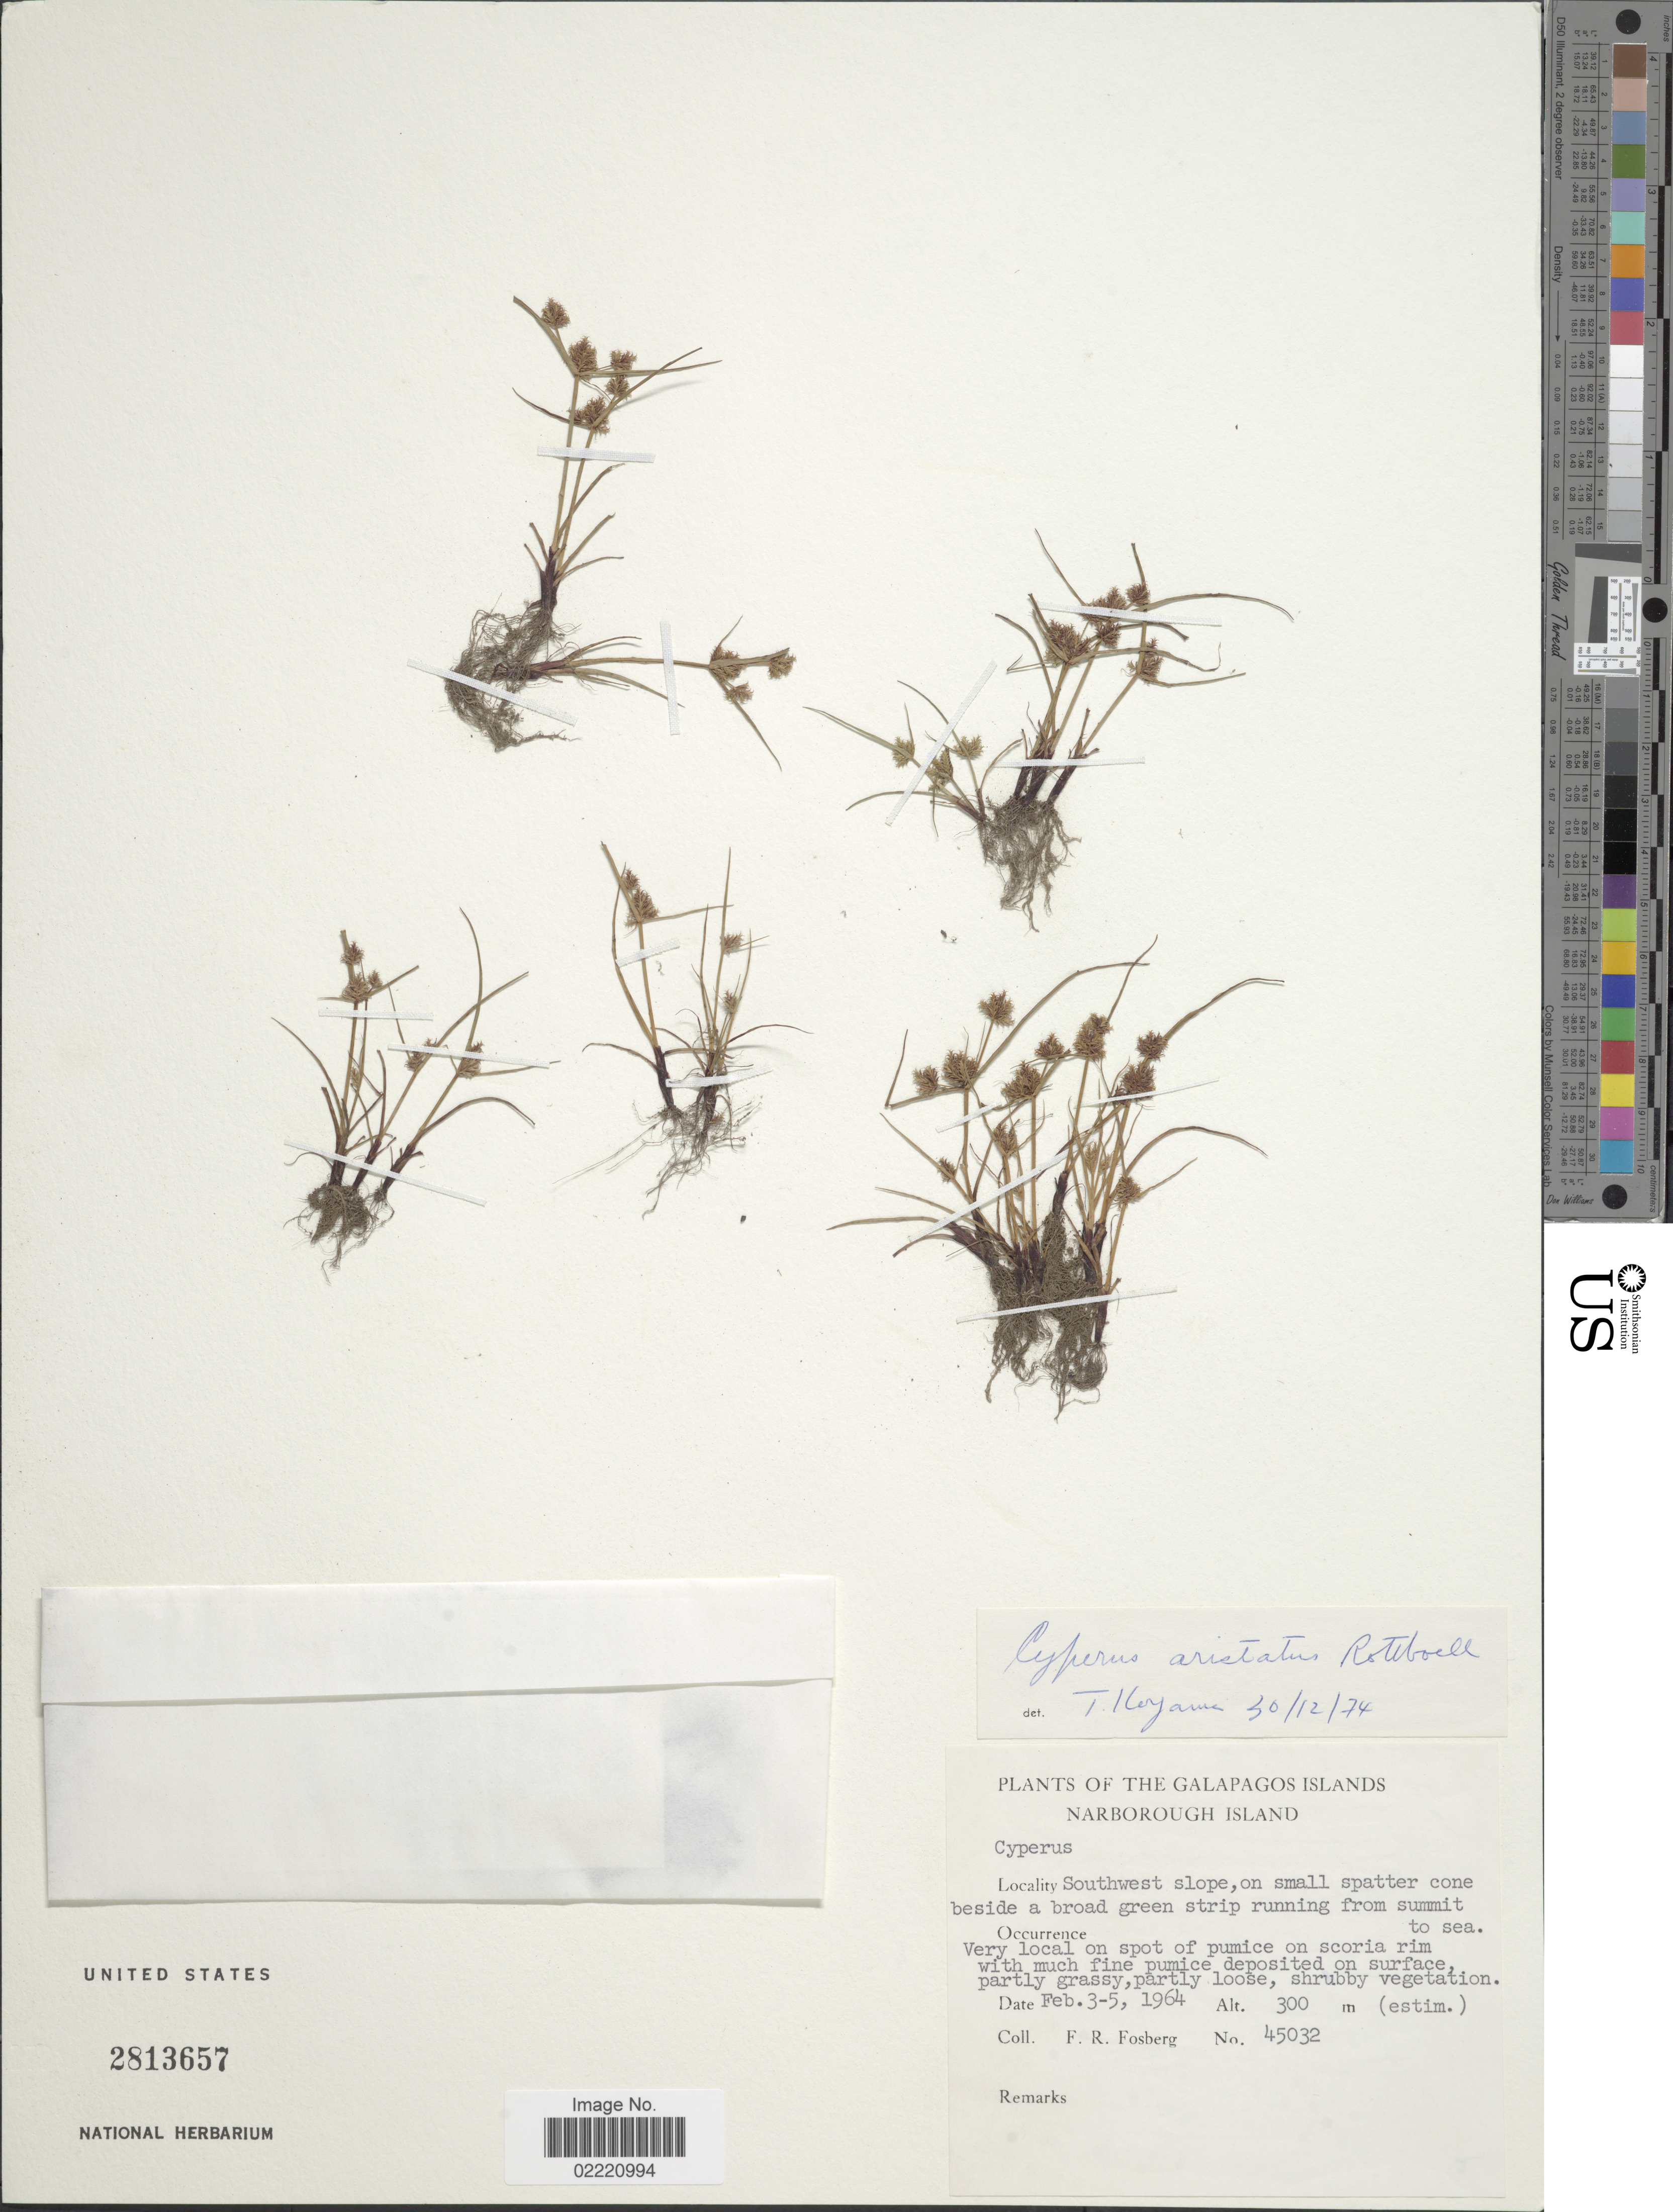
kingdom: Plantae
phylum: Tracheophyta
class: Liliopsida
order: Poales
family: Cyperaceae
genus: Cyperus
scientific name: Cyperus squarrosus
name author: L.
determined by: Strong, Mark T., (BOT), Smithsonian Institution - National Museum of Natural History (UNITED STATES)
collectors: F. R. Fosberg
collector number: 45032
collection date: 1964-02-03/1964-02-05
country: Ecuador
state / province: Colón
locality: The Galapagos Islands, Narborough Island, Southwest slope, on small spatter cone beside a broad green strip running from summit.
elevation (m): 300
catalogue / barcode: US 2813657